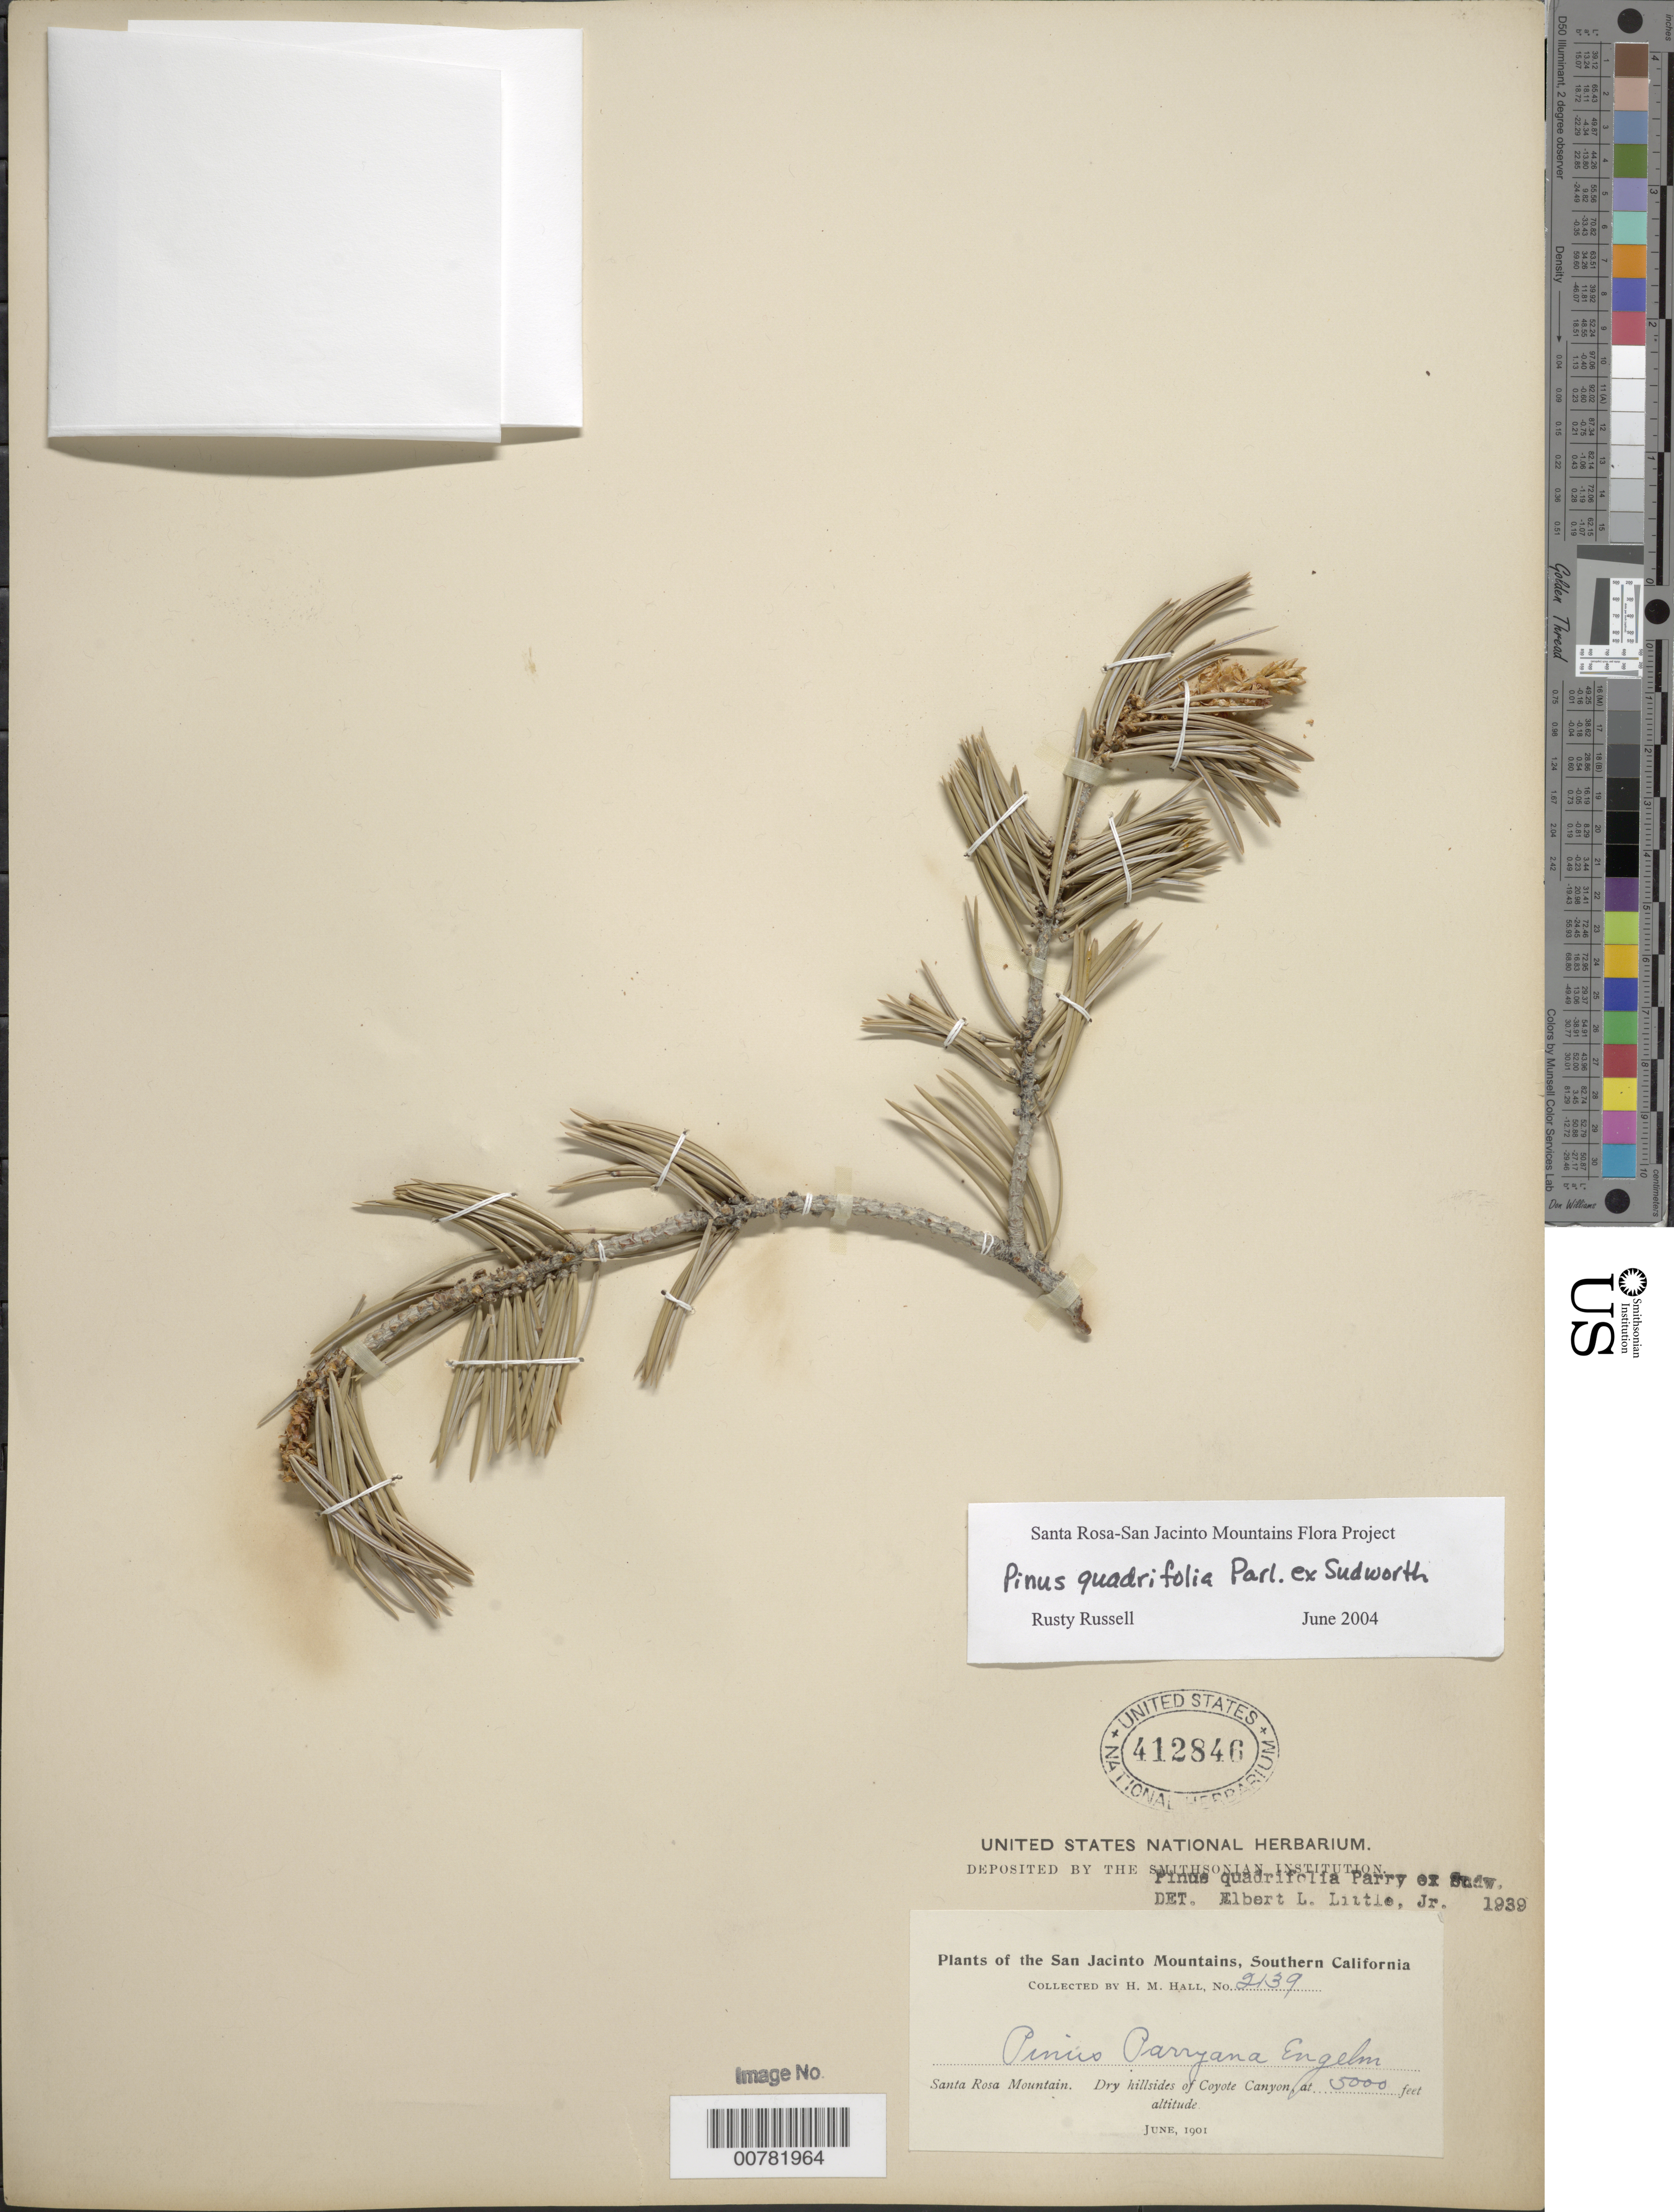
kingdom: Plantae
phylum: Tracheophyta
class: Pinopsida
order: Pinales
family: Pinaceae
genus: Pinus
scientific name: Pinus quadrifolia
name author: Parl. ex Sudw.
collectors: H. M. Hall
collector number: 2139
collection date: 1901-06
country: United States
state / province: California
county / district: Riverside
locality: San Jacinto Mountains, Southern California. Santa Rosa Mountain, Dry hillsides of Coyote Canyon.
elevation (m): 1524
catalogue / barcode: US 412846